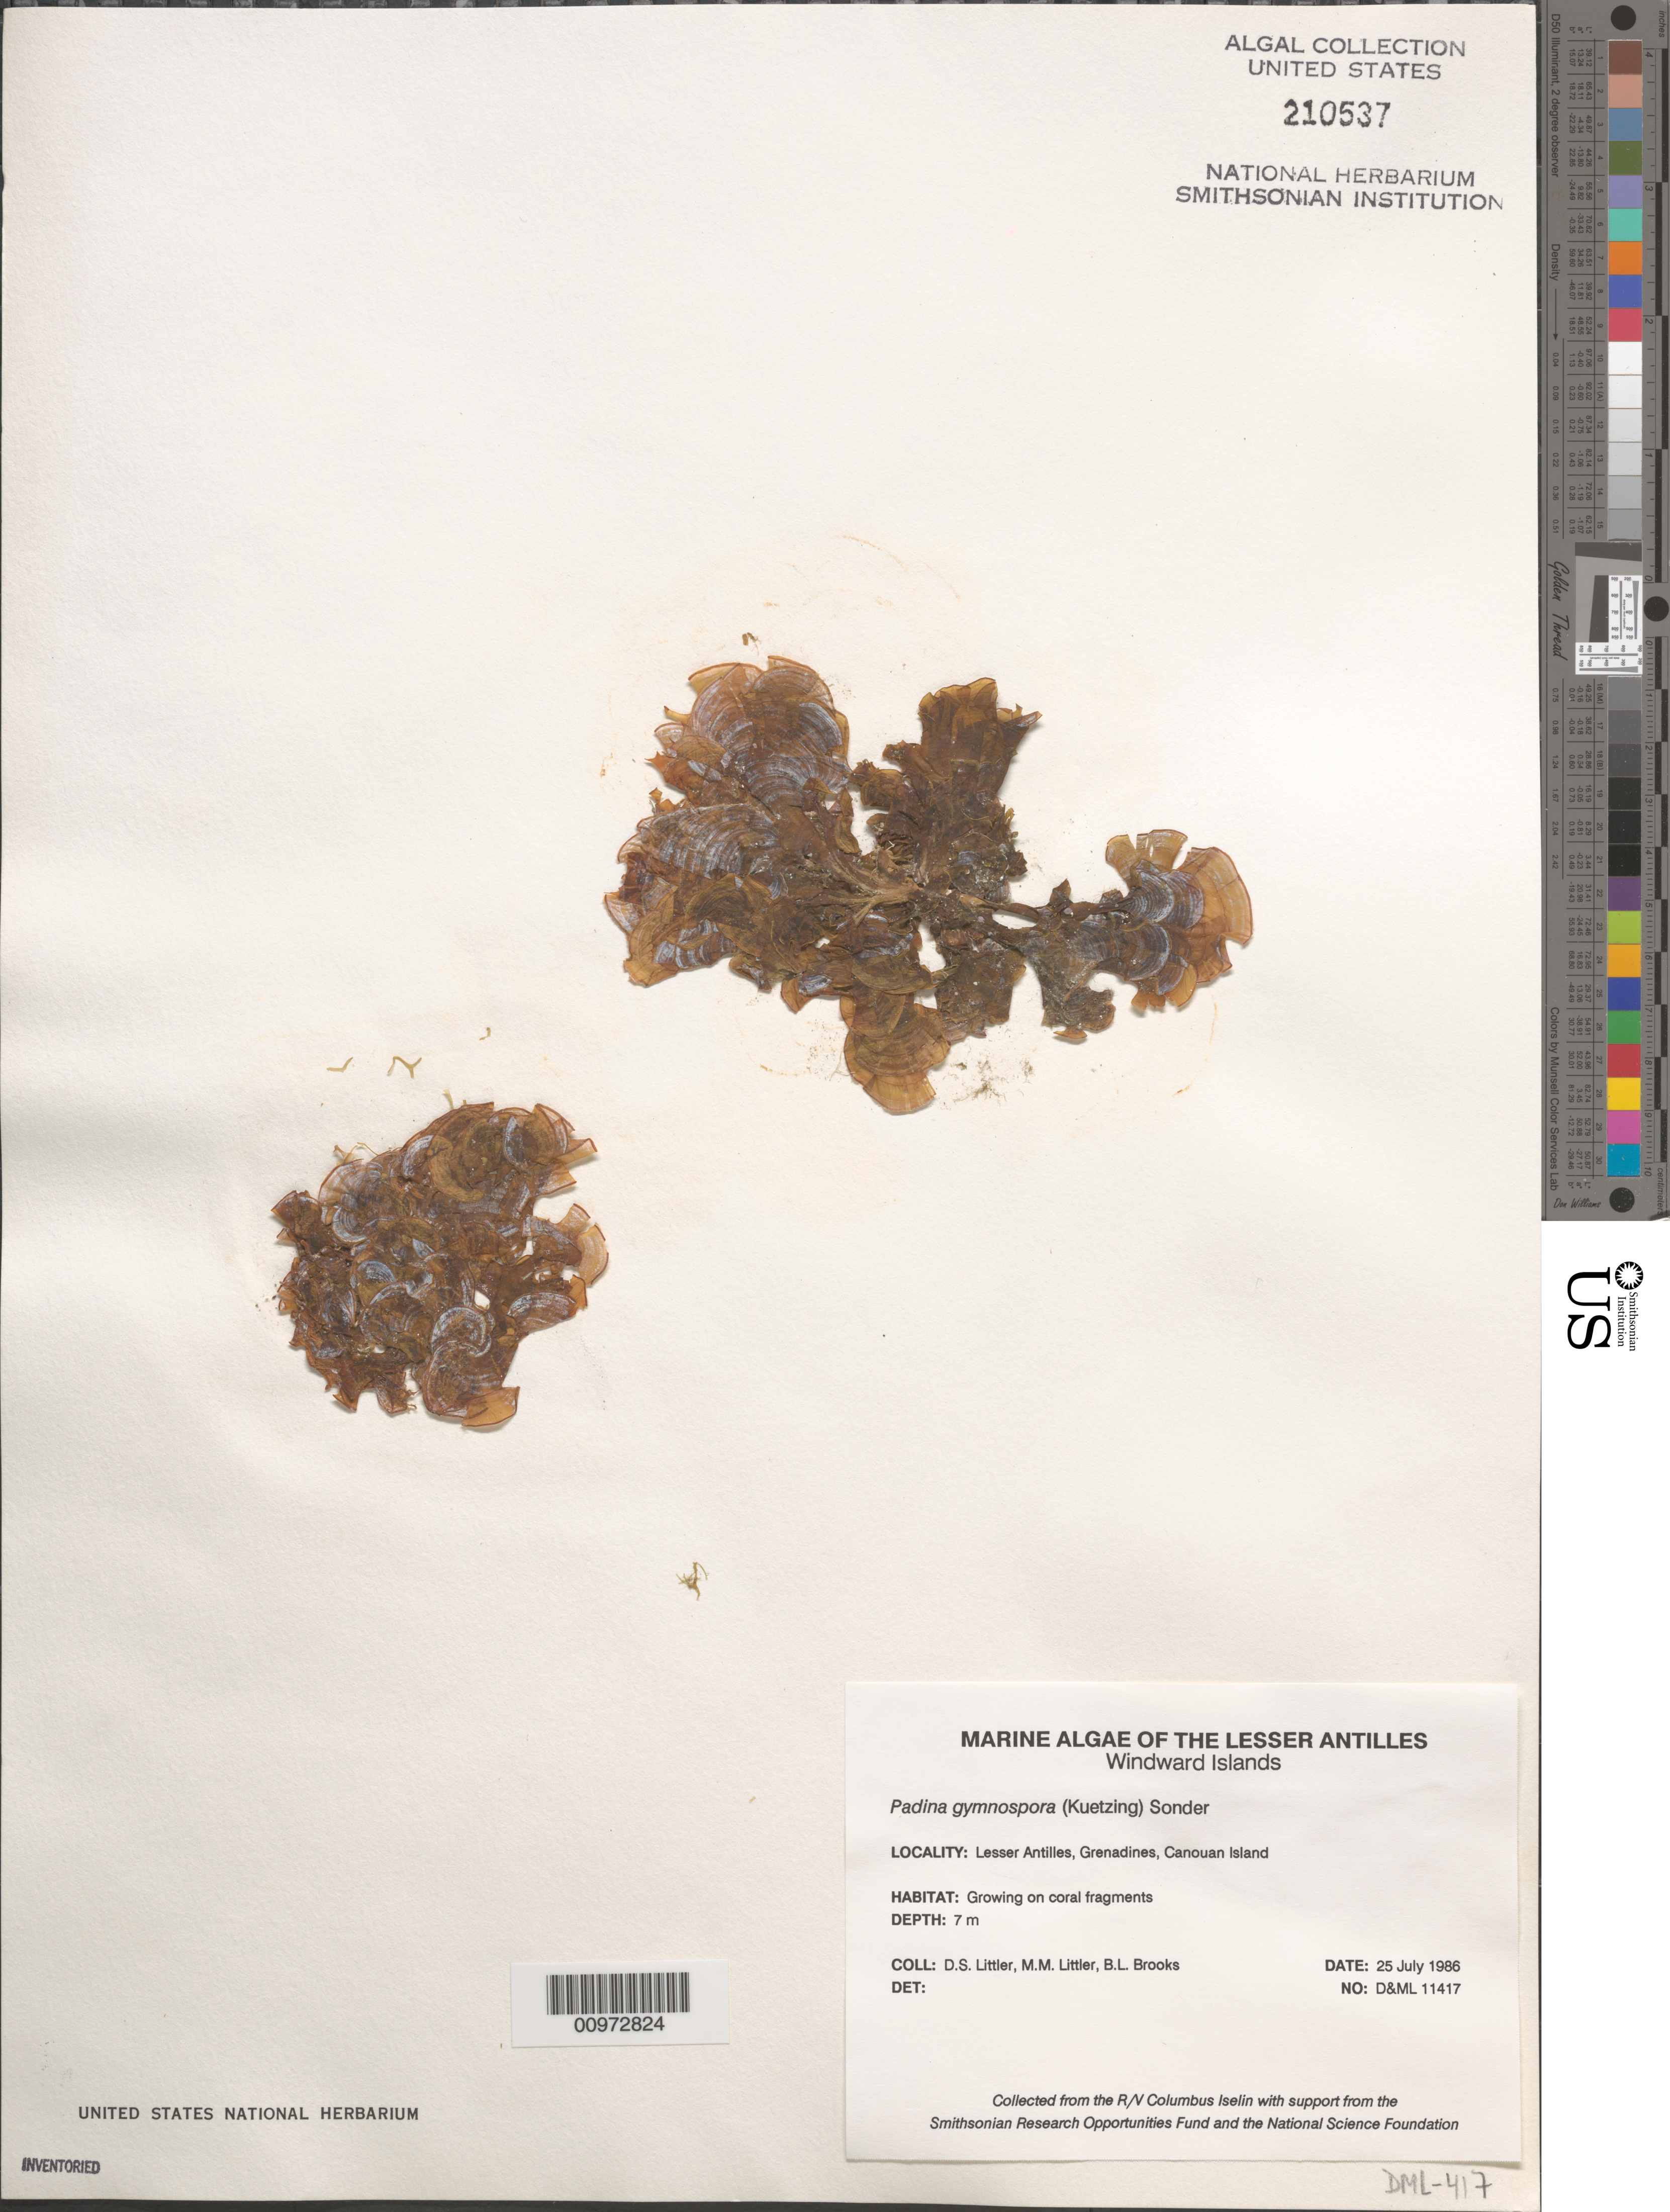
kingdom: Chromista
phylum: Ochrophyta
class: Phaeophyceae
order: Dictyotales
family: Dictyotaceae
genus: Padina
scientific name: Padina gymnospora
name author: (Kütz.) O.G. Sond.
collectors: D. S. Littler, M. M. Littler & B. Brooks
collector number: D&ML 11417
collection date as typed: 25 Jul 1986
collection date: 1986-07-25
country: St. Vincent - Grenadines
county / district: Grenadines Parish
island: Canouan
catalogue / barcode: US 210537